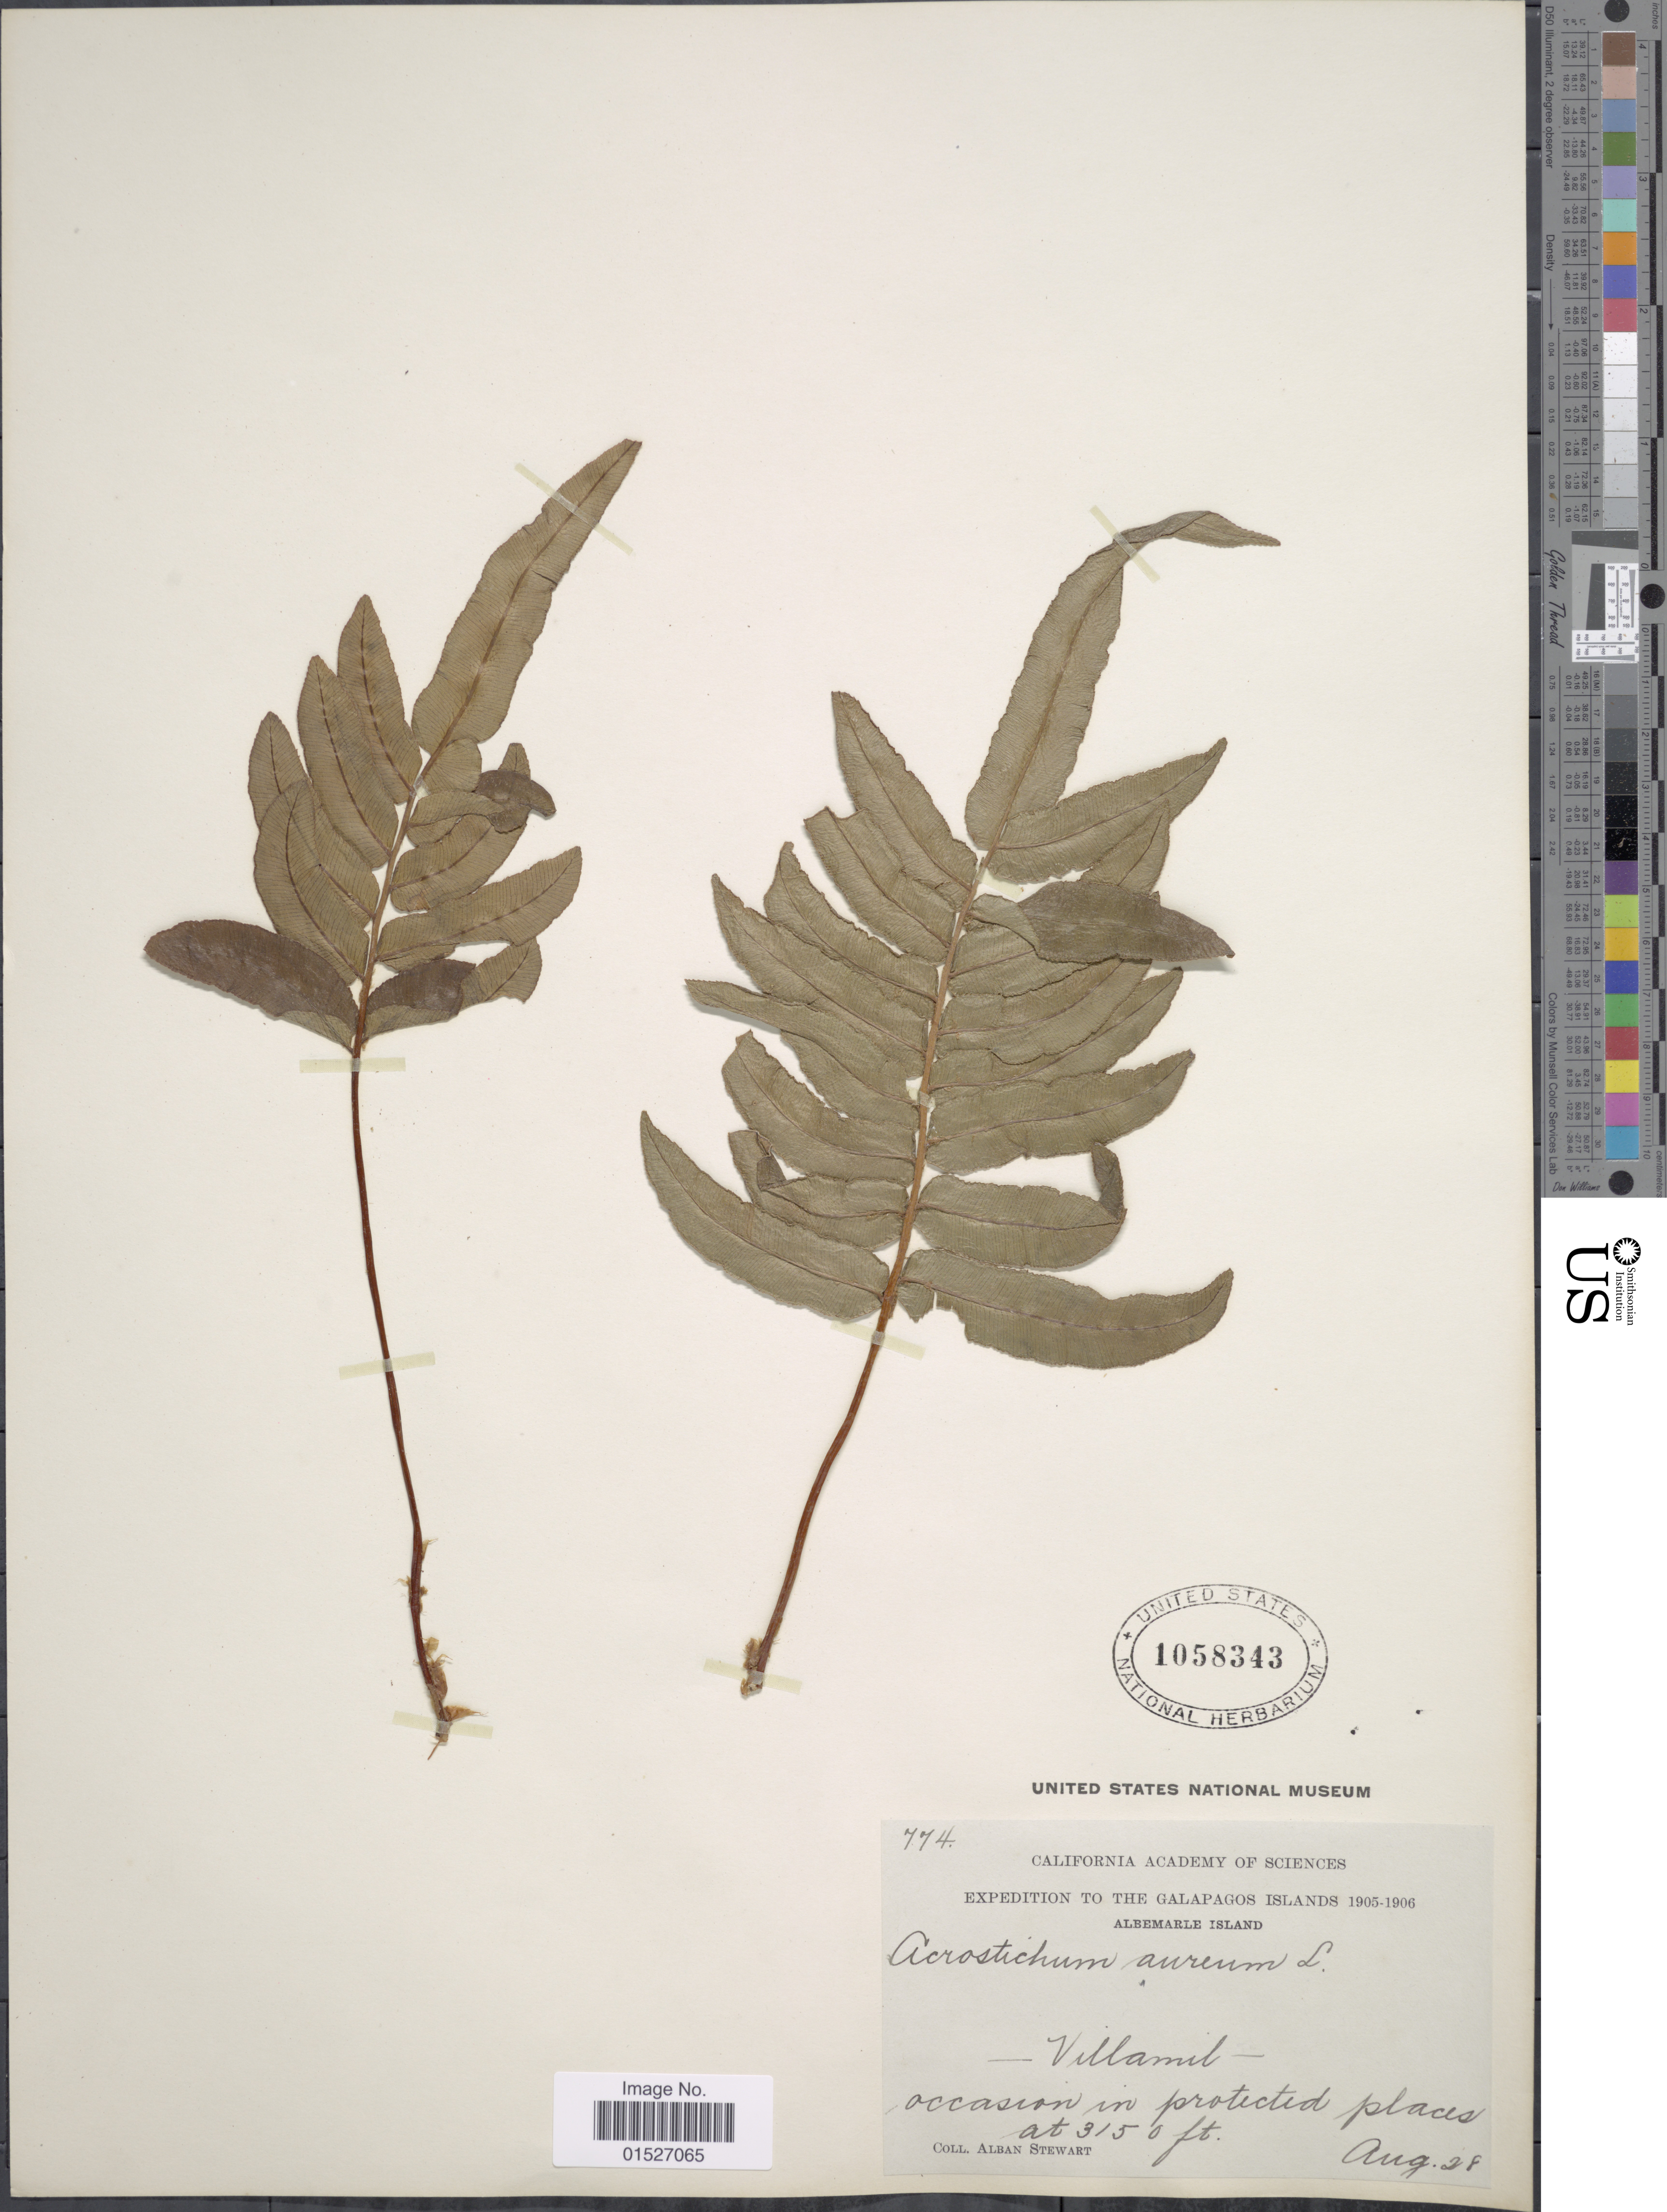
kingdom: Plantae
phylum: Tracheophyta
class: Polypodiopsida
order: Polypodiales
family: Blechnaceae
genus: Blechnum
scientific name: Blechnum sp.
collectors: A. Stewart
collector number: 774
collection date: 1905-08-28/1906-08-28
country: Ecuador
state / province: Colón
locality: Galapagos Islands, Albemere Island. Villamil.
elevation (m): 960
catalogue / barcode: US 1058343